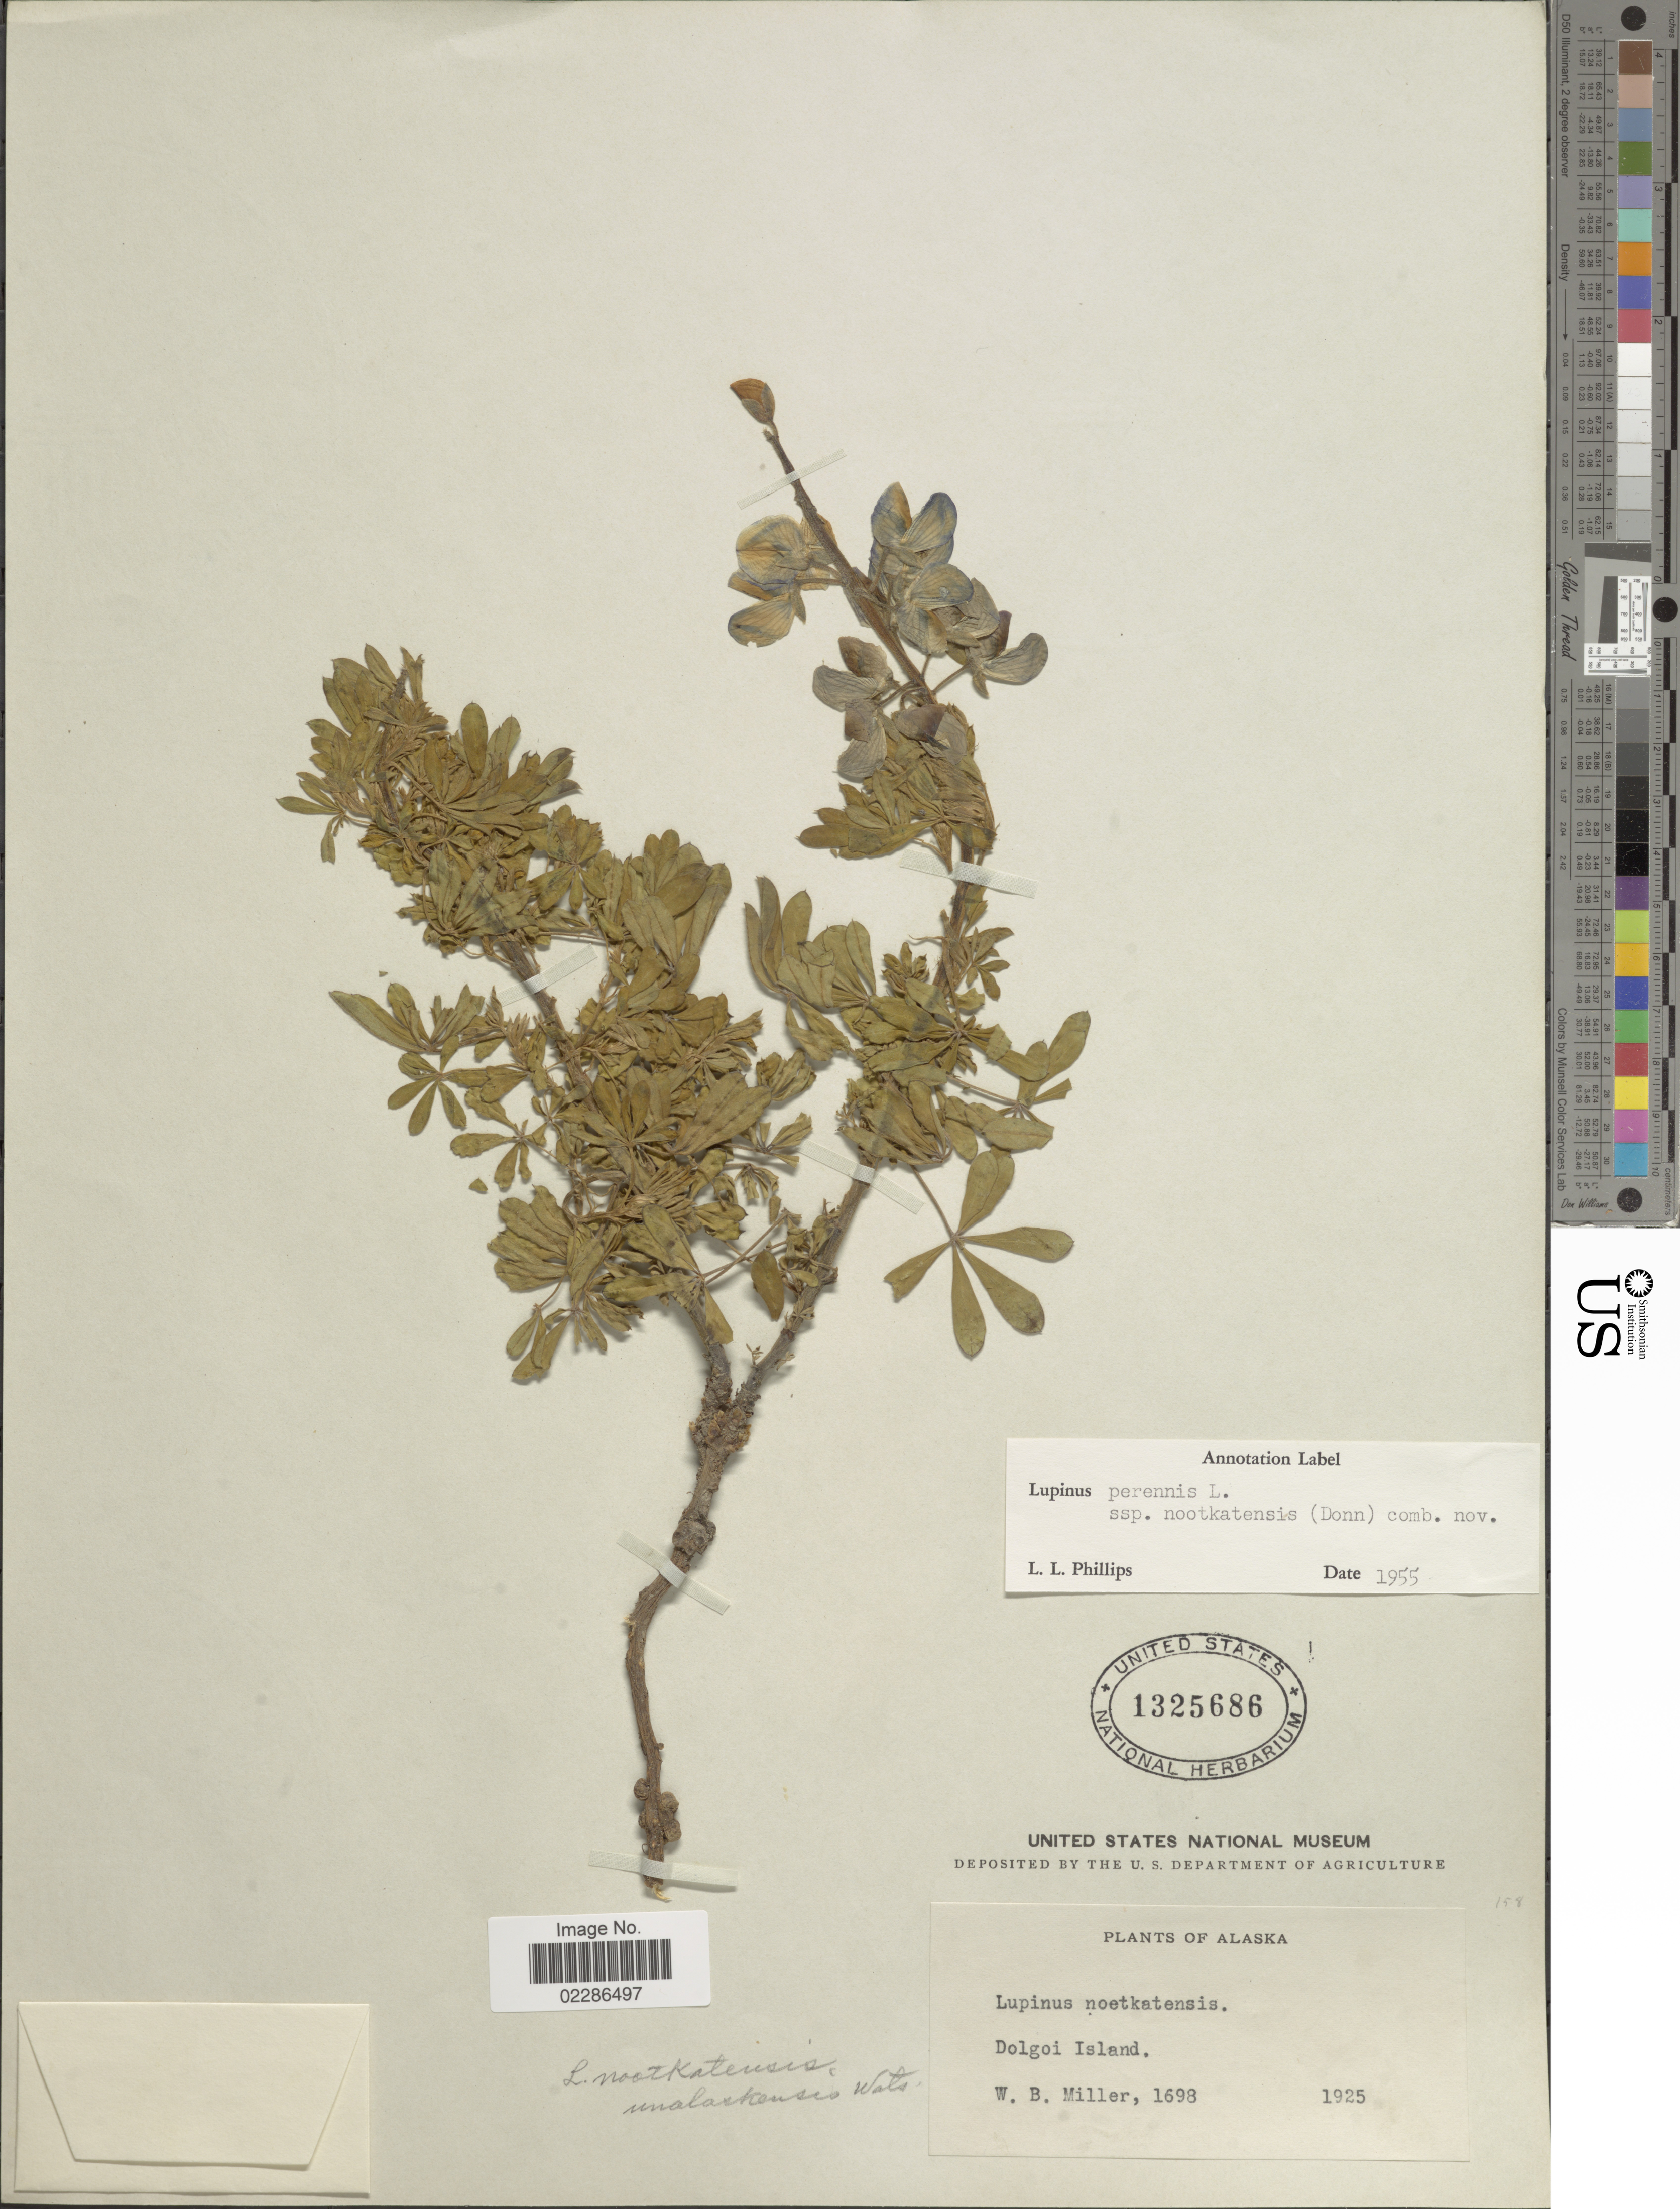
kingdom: Plantae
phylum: Tracheophyta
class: Magnoliopsida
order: Fabales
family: Fabaceae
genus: Lupinus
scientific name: Lupinus nootkatensis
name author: Donn ex Sims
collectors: W. Miller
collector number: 1698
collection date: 1925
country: United States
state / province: Alaska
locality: Dolgoi Island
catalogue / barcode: US 1325686